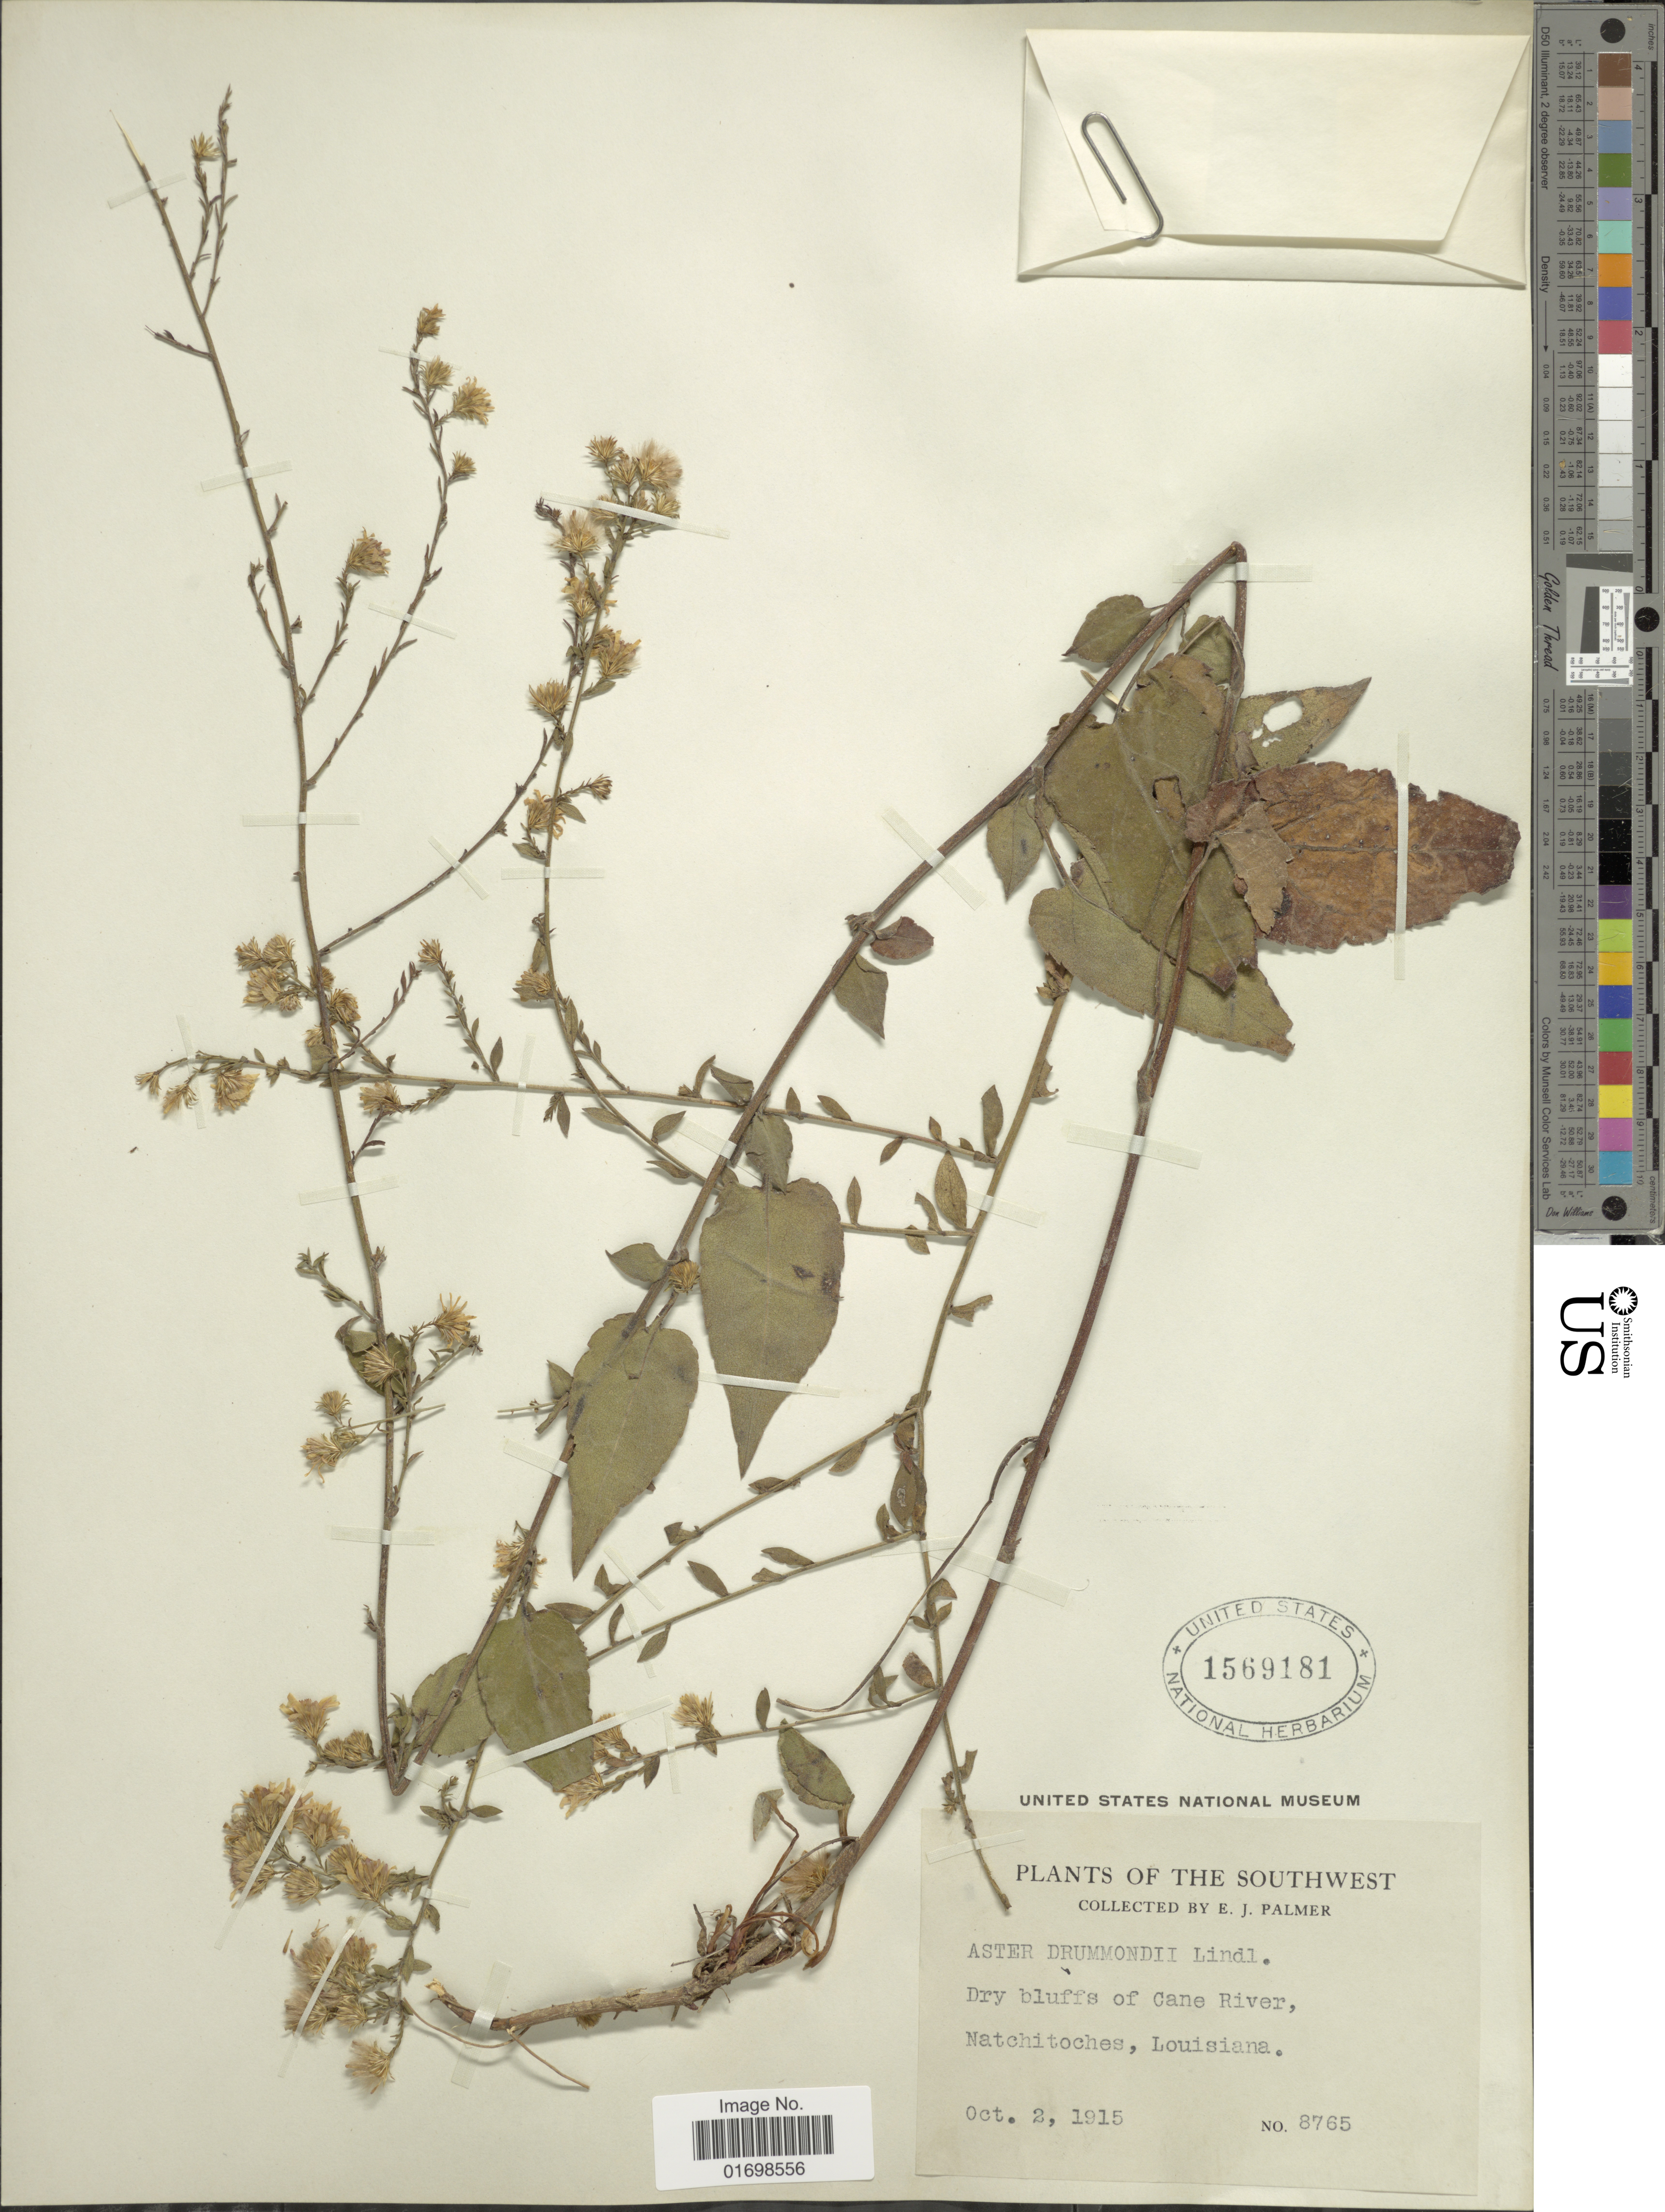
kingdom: Plantae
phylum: Tracheophyta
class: Magnoliopsida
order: Asterales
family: Asteraceae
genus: Symphyotrichum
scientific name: Symphyotrichum drummondii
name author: (Lindl.) G.L. Nesom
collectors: E. J. Palmer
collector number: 8765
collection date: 1915-10-02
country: United States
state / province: Louisiana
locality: Dry bluffs of Cane River,.Natchitoches, Louisiana.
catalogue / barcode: US 1569181